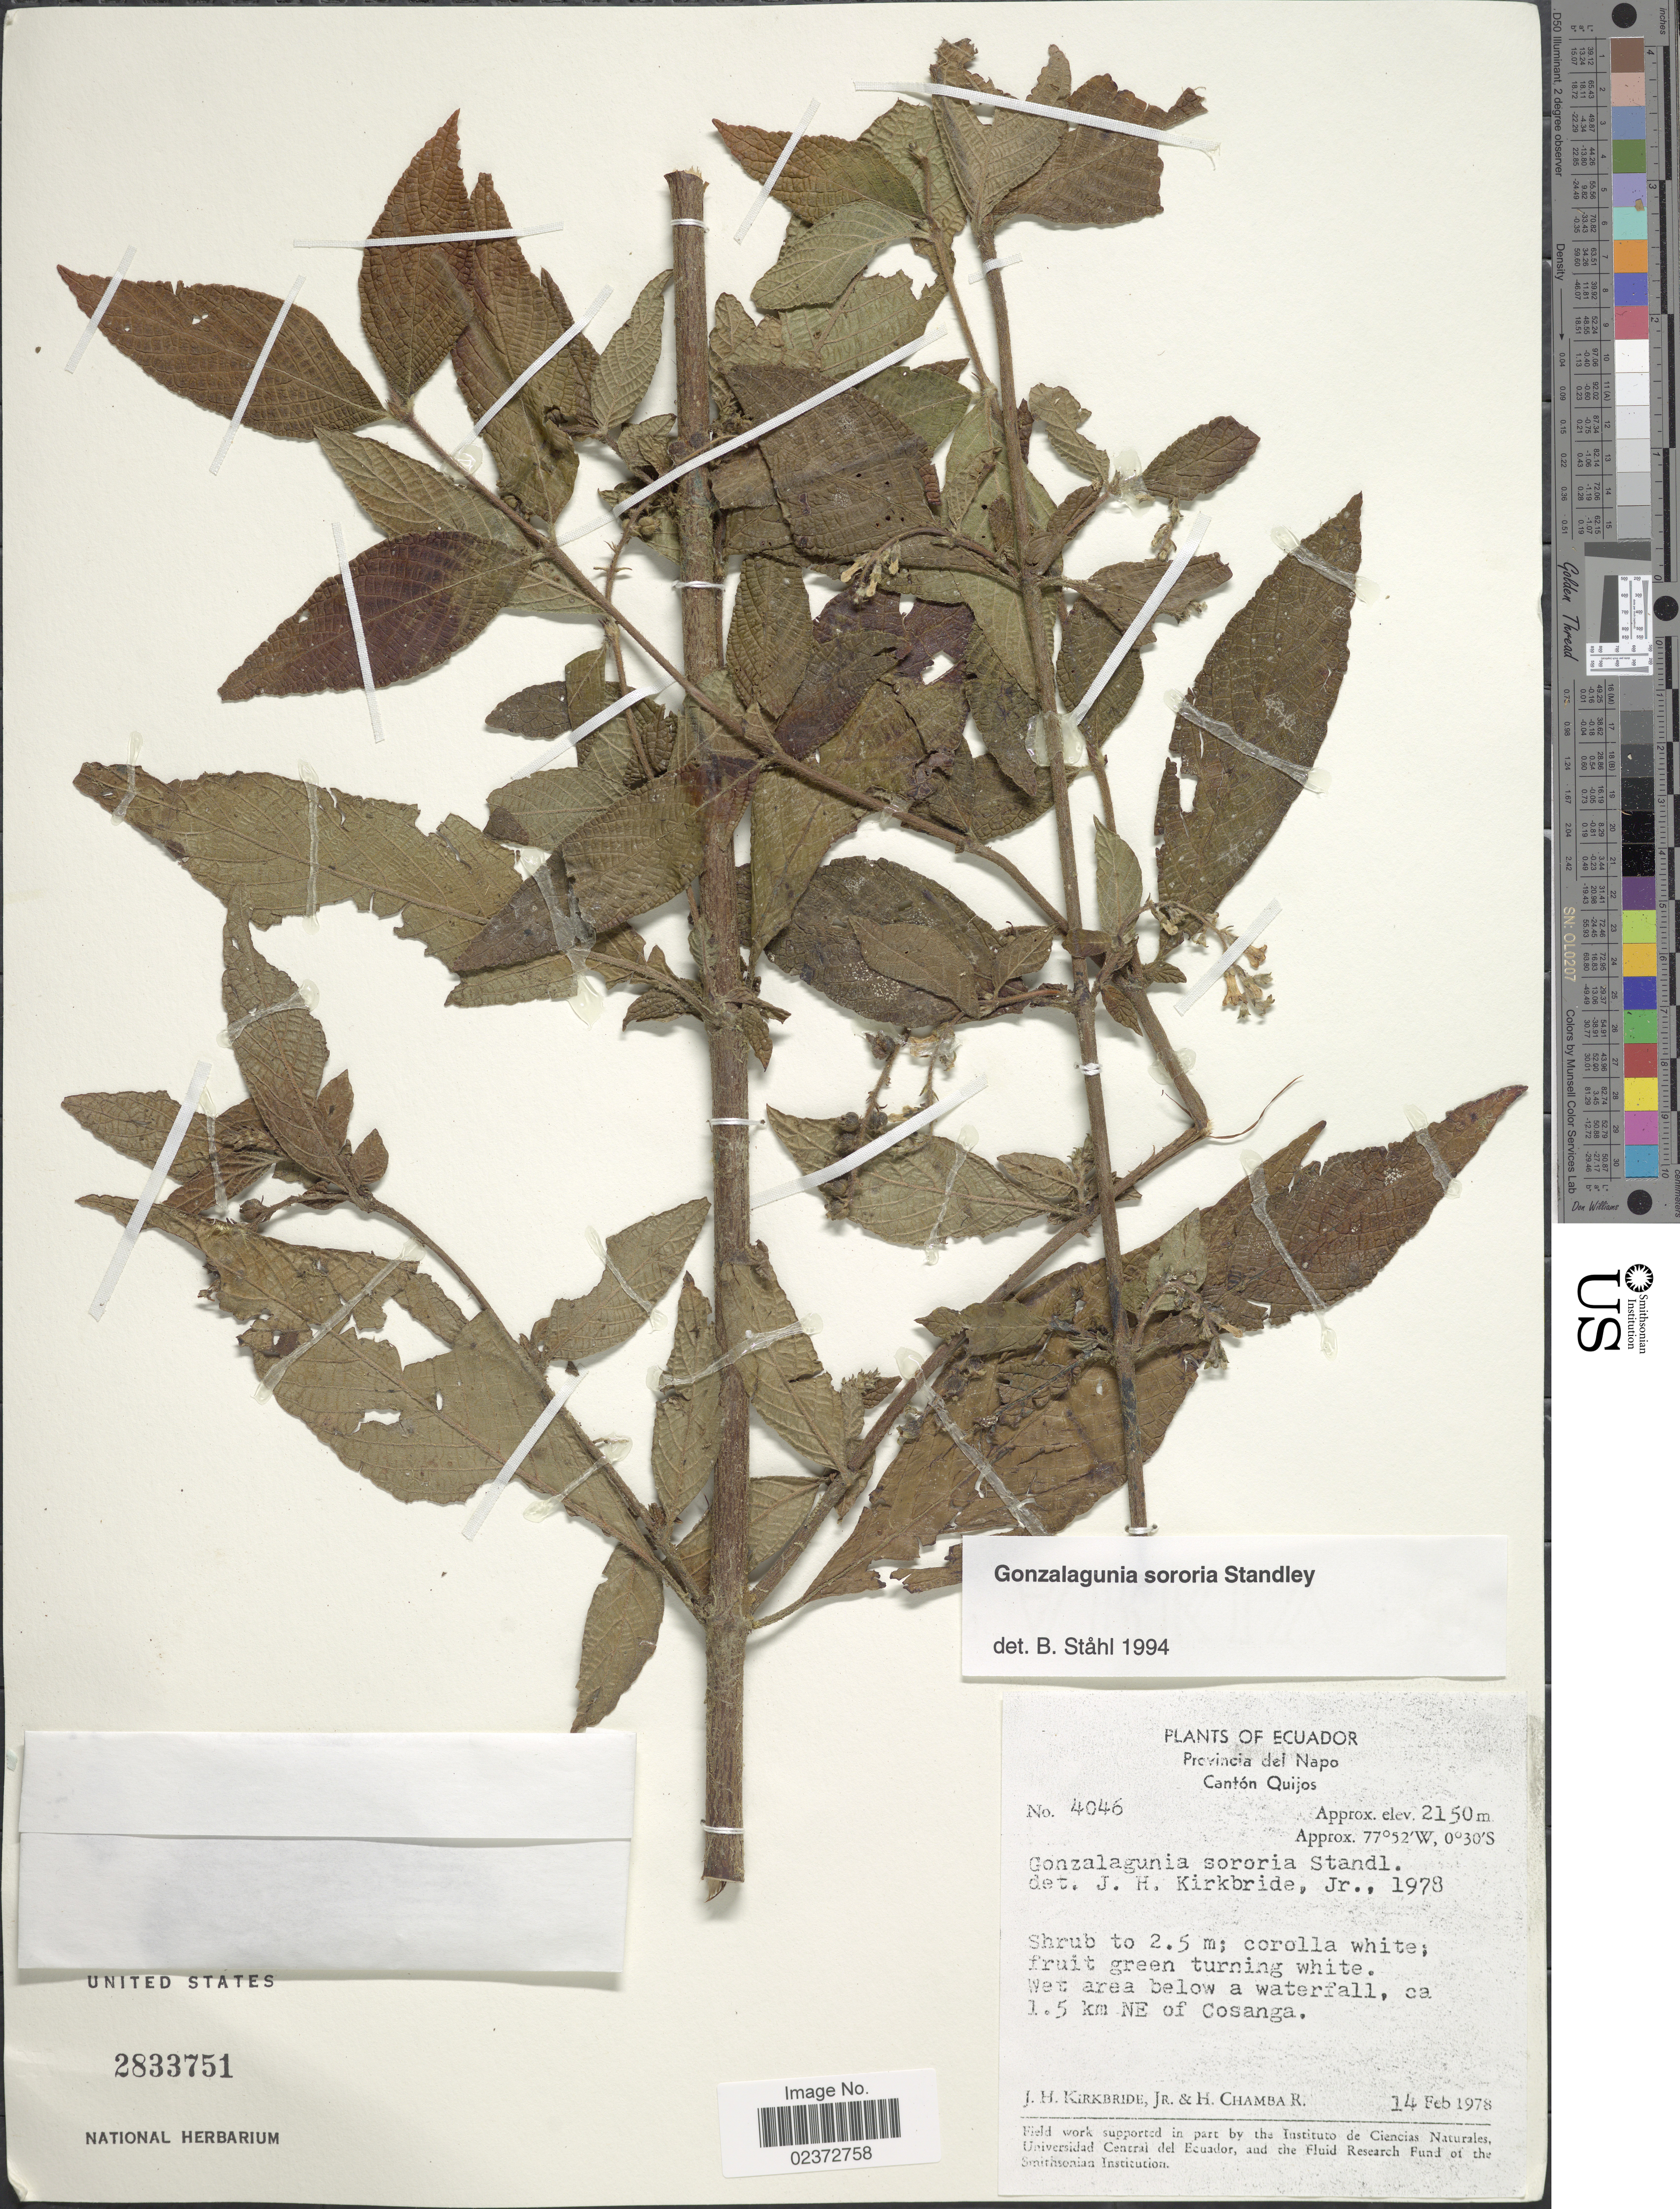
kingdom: Plantae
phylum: Tracheophyta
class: Magnoliopsida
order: Gentianales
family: Rubiaceae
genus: Gonzalagunia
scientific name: Gonzalagunia sororia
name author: Standl.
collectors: J. H. Kirkbride & H. Chamba R.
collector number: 4046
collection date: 1978-02-14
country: Ecuador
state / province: Napo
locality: Canton Quijos. Wet area below a waterfall, ca 1.5 km NE of Cosanga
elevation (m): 2150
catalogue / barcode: US 2833751